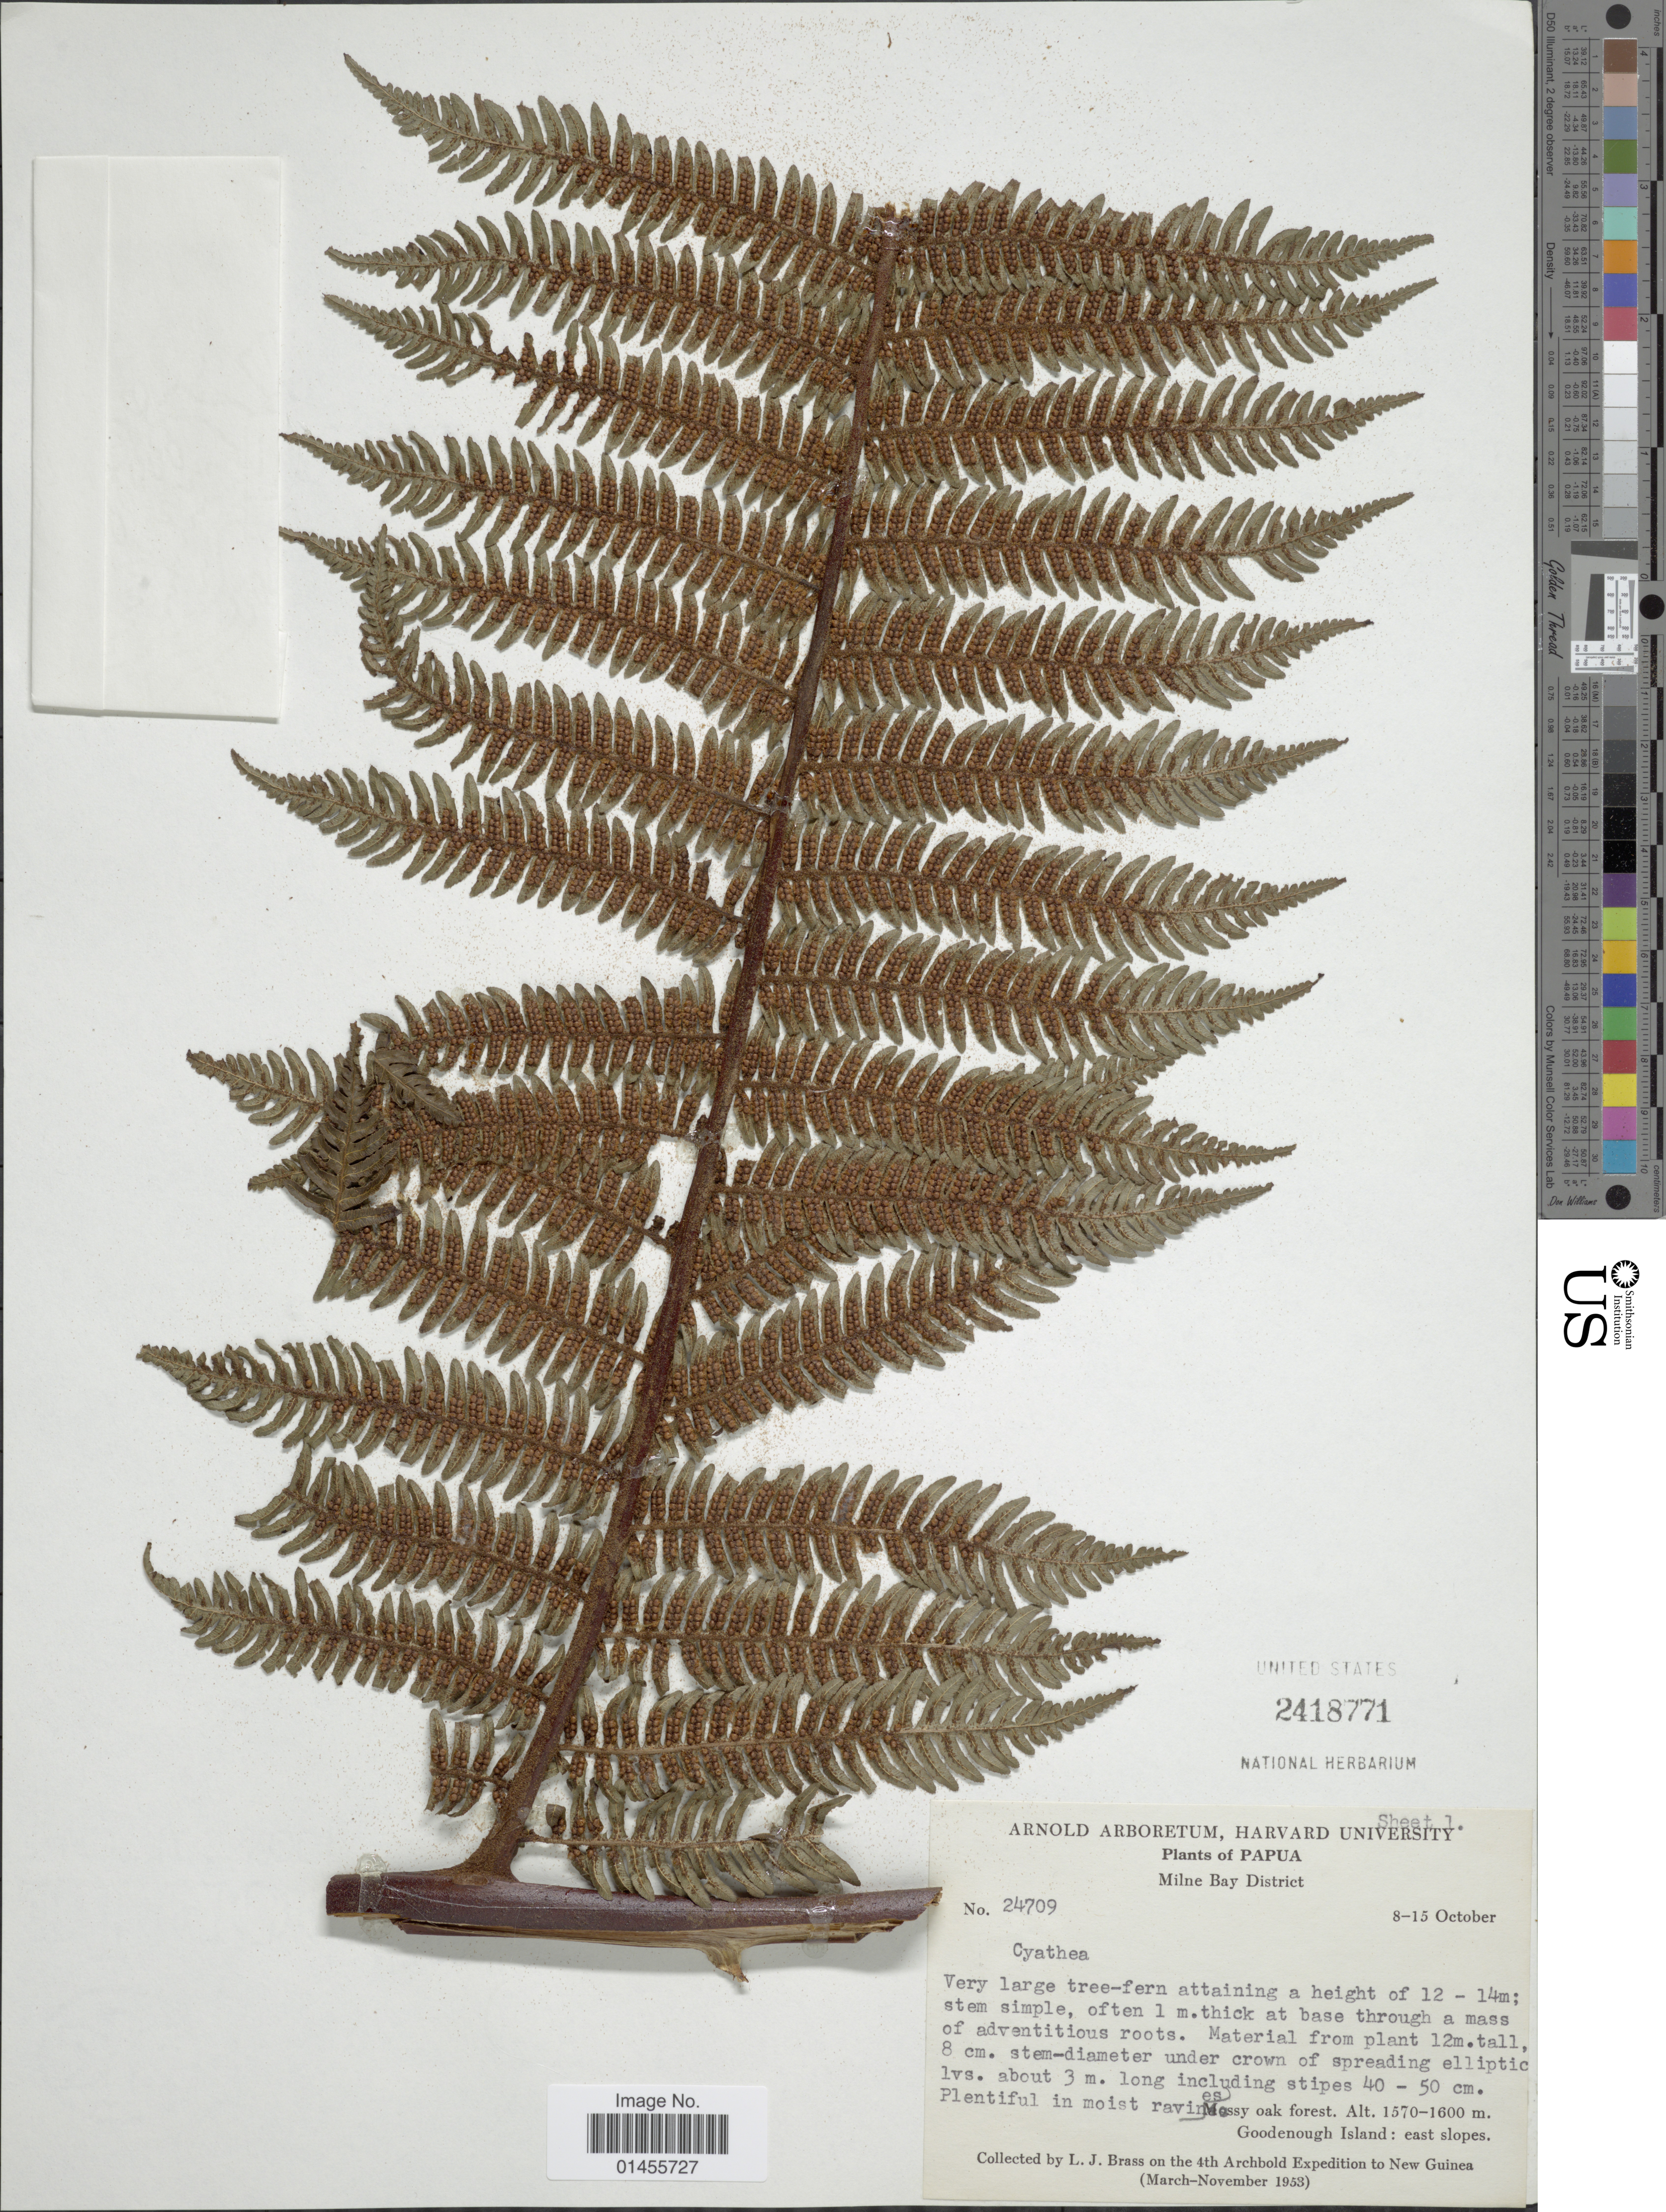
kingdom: Plantae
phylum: Tracheophyta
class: Polypodiopsida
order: Cyatheales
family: Cyatheaceae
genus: Alsophila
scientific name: Alsophila sp.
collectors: L. J. Brass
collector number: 24709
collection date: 1953-10-08/1953-10-15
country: Papua New Guinea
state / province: Milne Bay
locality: Milne Bay District. Goodenough Island: east slopes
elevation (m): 1570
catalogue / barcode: US 2418771